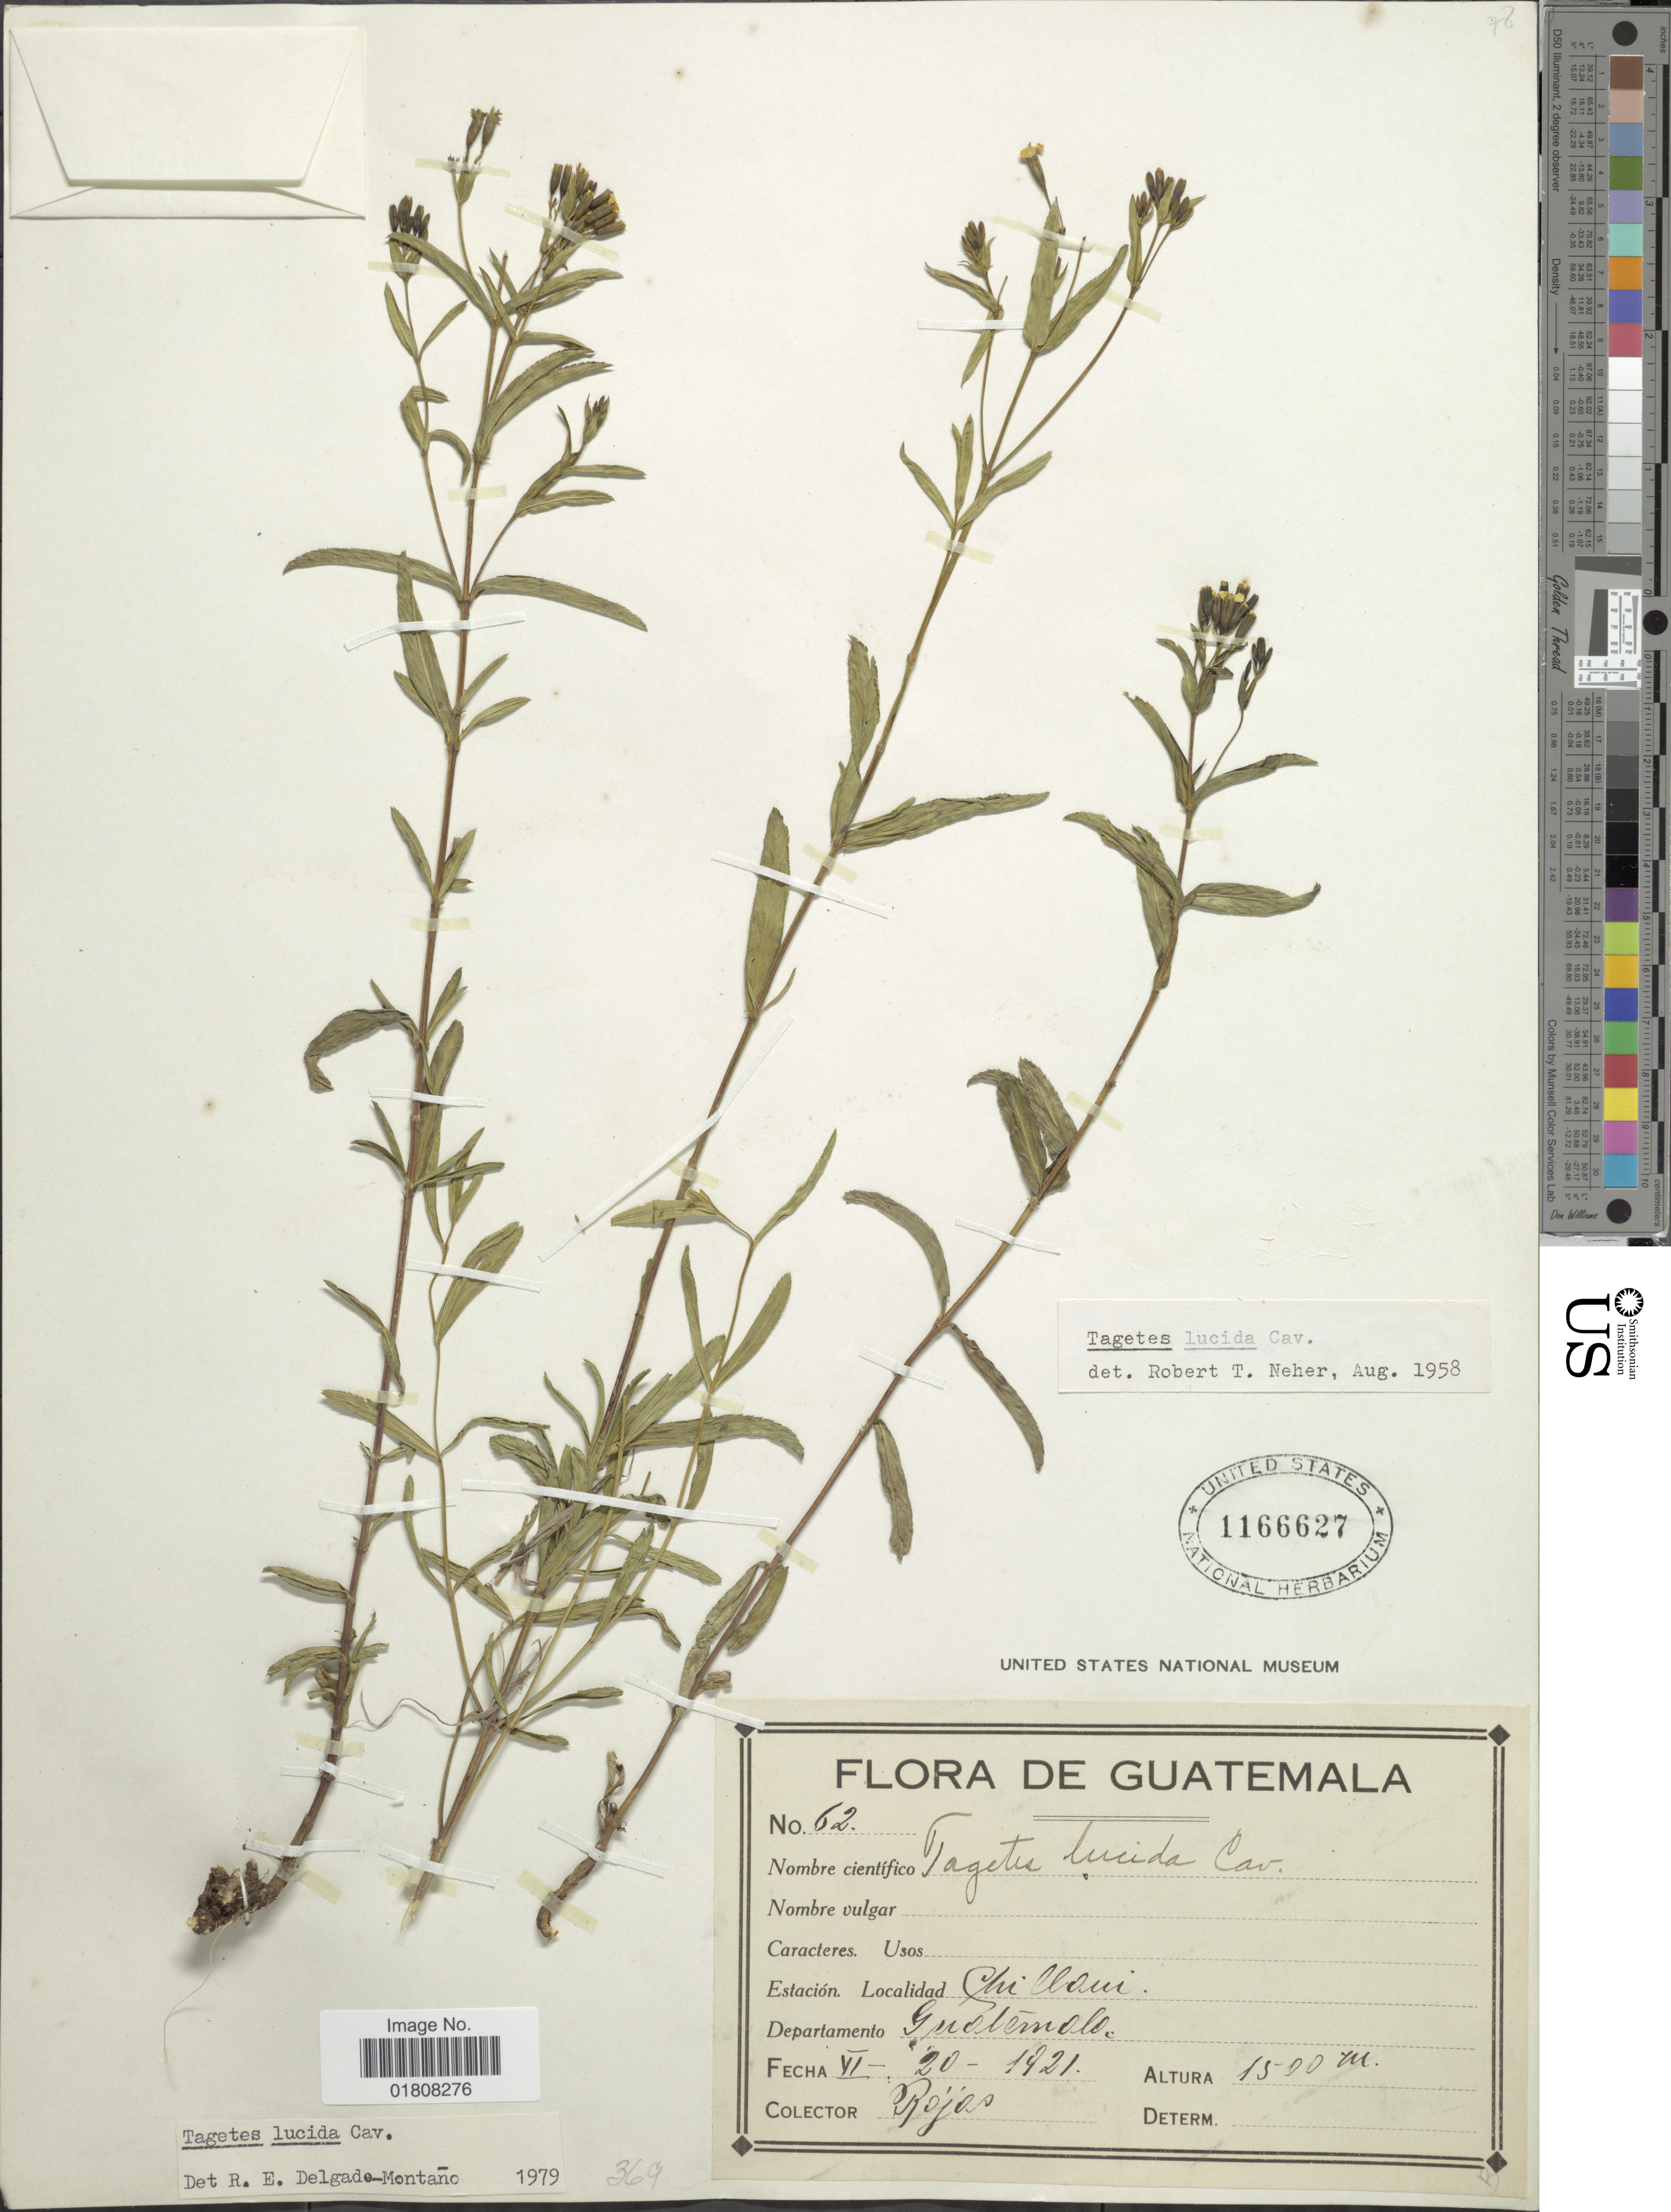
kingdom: Plantae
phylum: Tracheophyta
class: Magnoliopsida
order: Asterales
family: Asteraceae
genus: Tagetes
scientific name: Tagetes lucida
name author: Cav.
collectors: Rojas, --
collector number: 62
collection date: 1921-06-20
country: Guatemala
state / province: Guatemala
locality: Chillani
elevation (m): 1500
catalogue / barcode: US 1166627